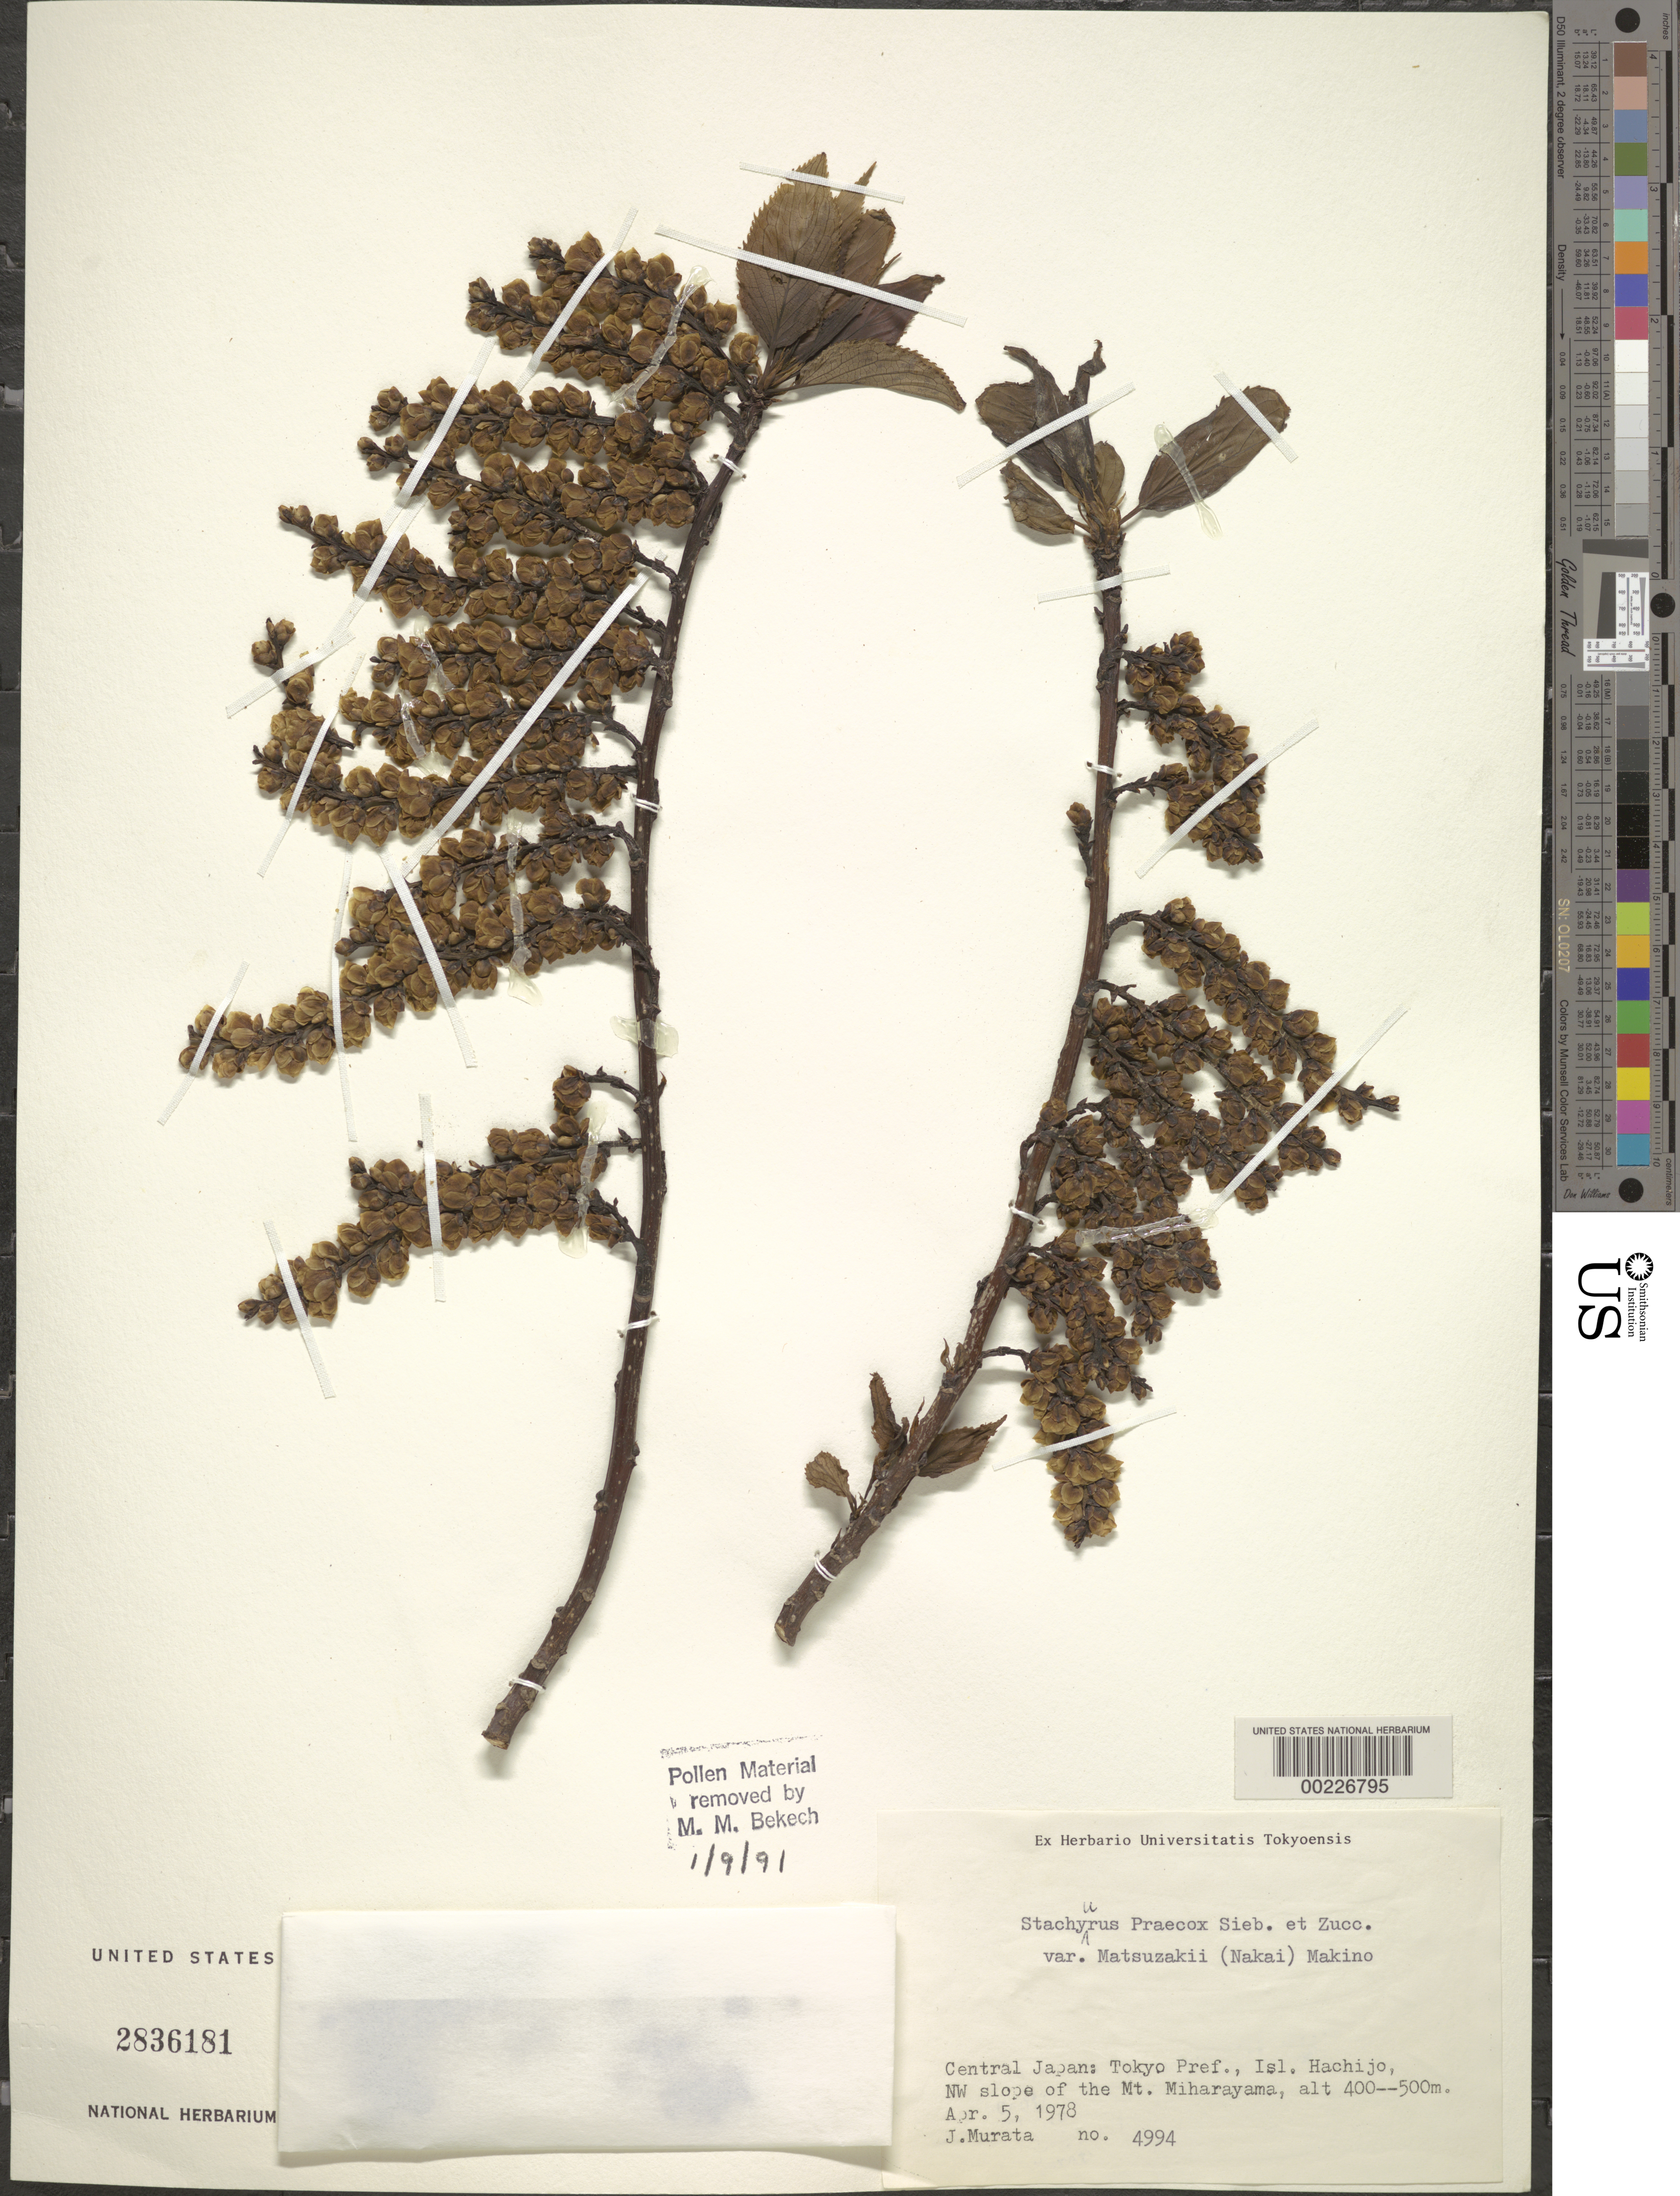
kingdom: Plantae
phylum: Tracheophyta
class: Magnoliopsida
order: Crossosomatales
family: Stachyuraceae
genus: Stachyurus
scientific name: Stachyurus praecox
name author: Siebold & Zucc.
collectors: J. Murata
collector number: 4994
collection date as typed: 05 Apr 1978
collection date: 1978-04-05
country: Japan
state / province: Tokyo, Federal City of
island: Honshu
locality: Hachijo i., nw slope of nt, miharayama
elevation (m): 400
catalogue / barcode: US 2836181